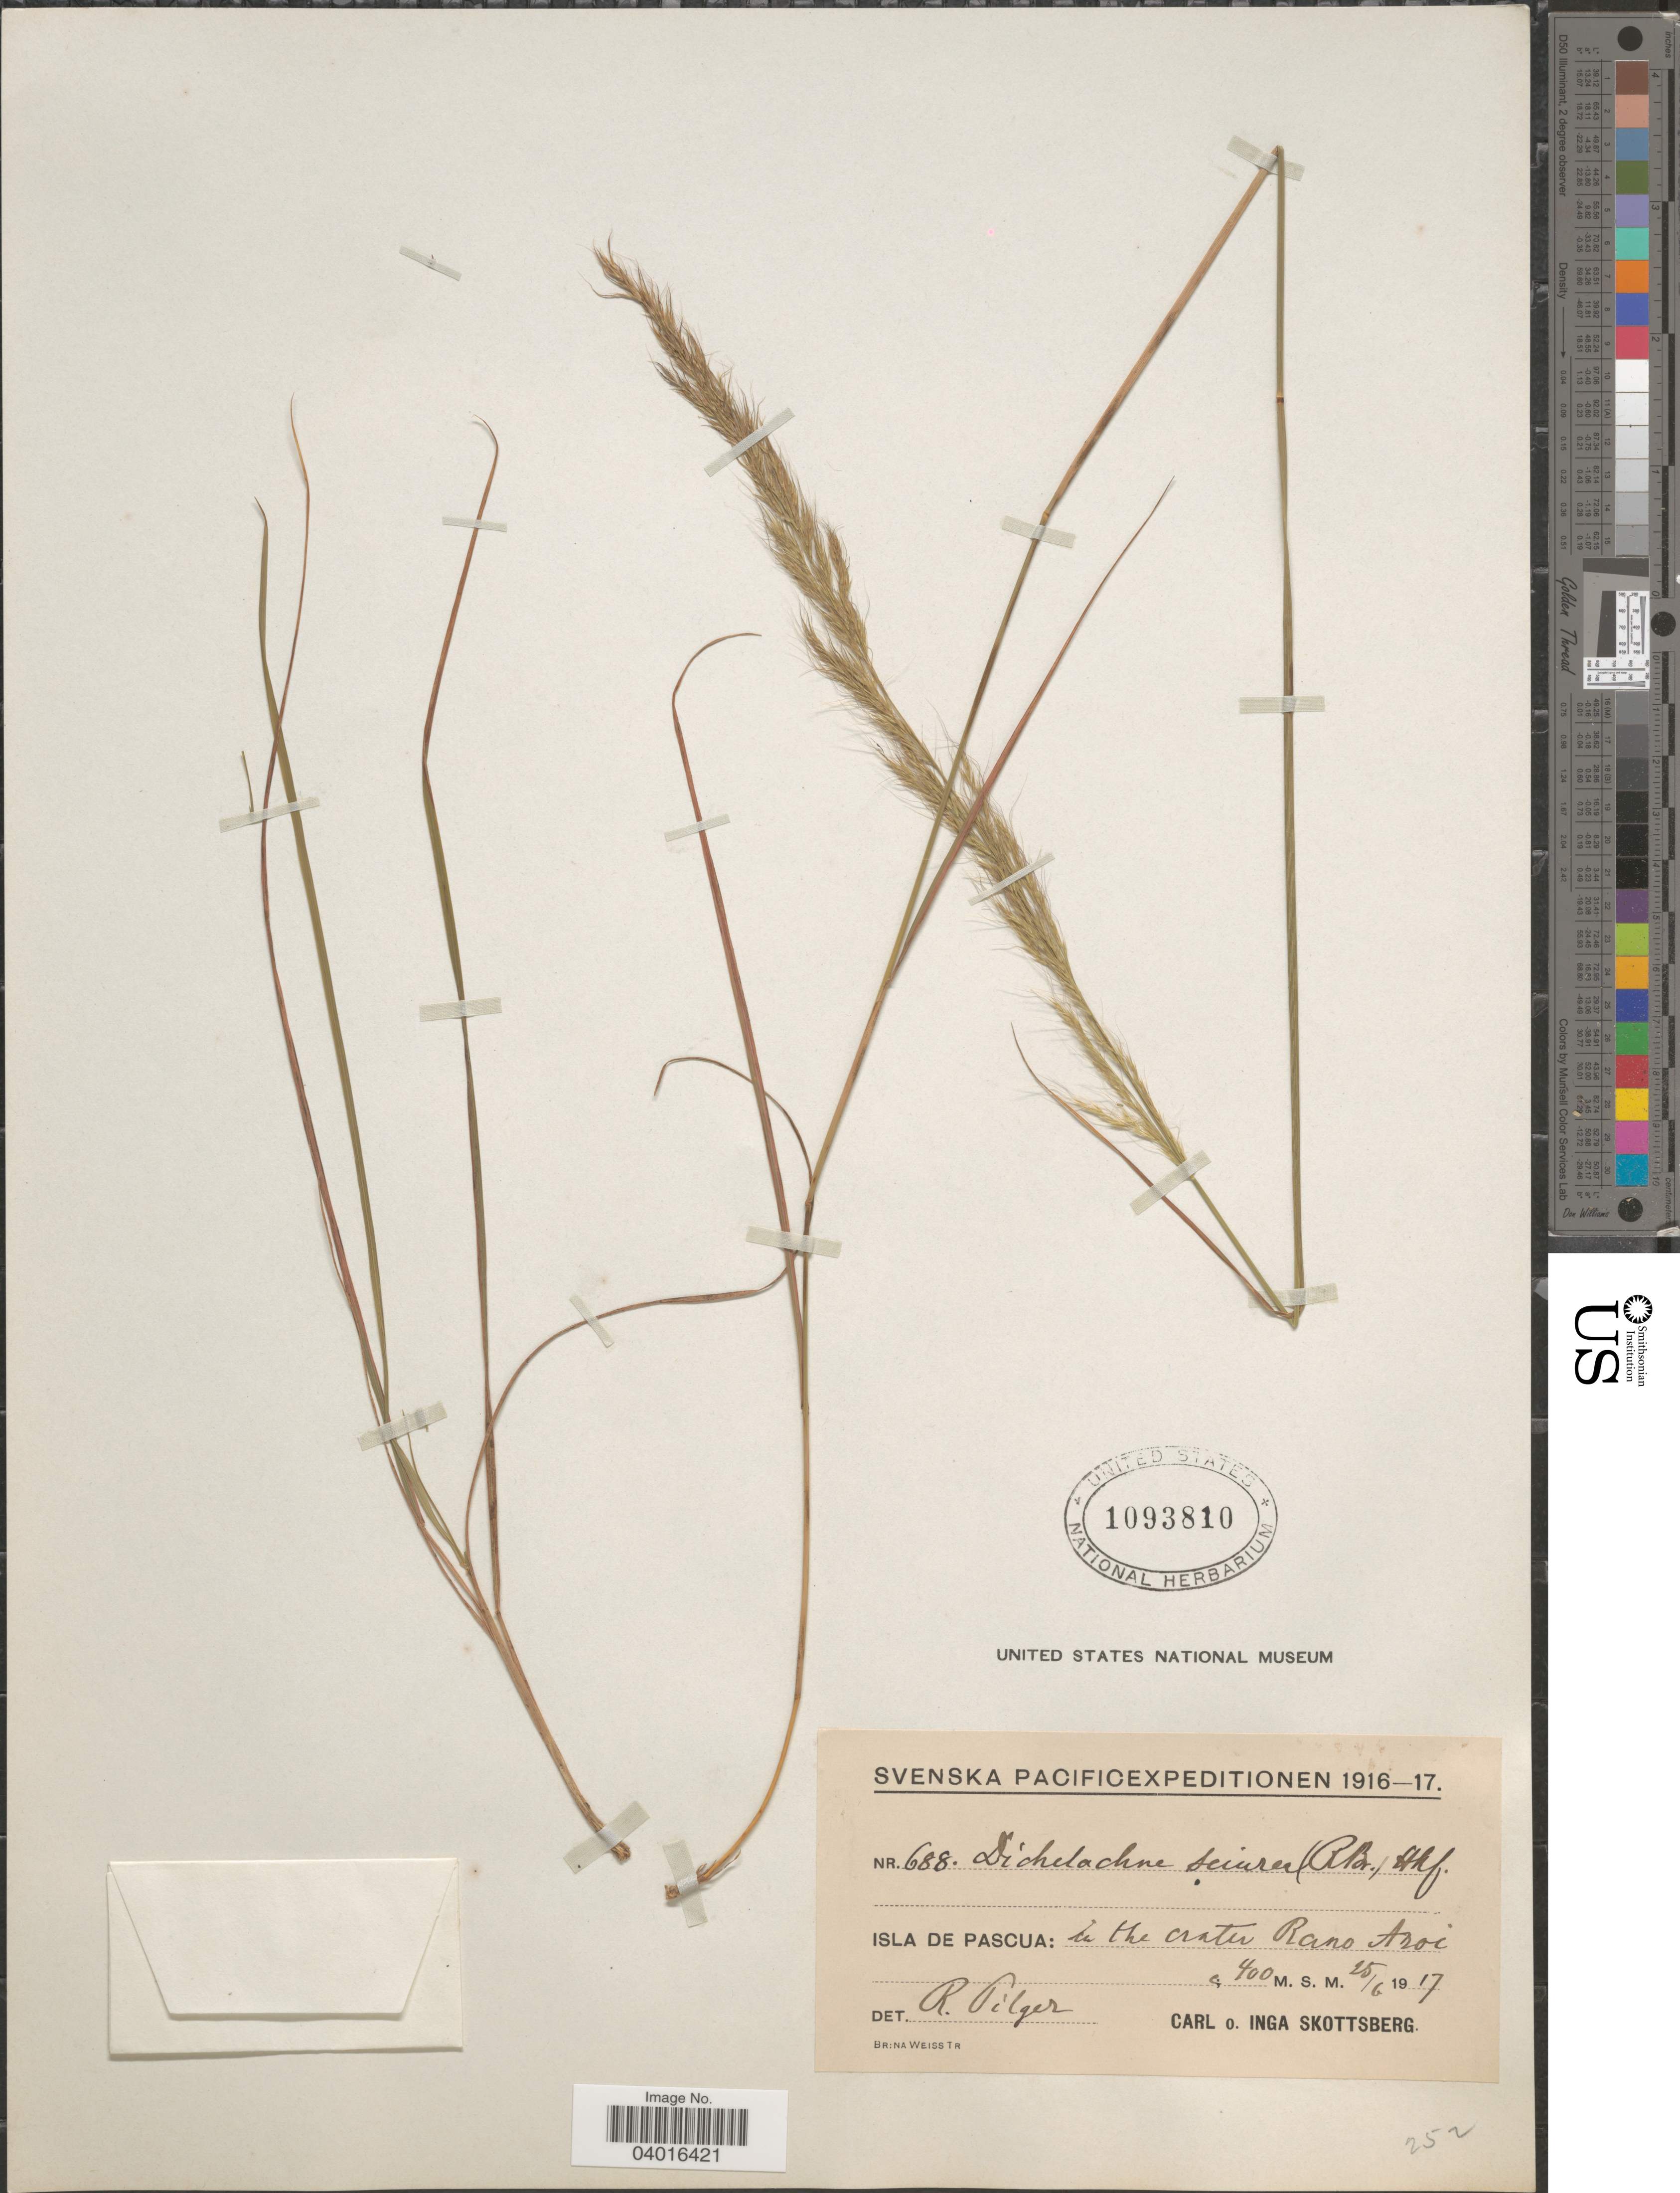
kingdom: Plantae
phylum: Tracheophyta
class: Liliopsida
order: Poales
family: Poaceae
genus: Pentapogon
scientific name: Pentapogon micranthus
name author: (Cav.) P.M. Peterson et al.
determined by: Wagner, W. L., (BOT), Smithsonian Institution - National Museum of Natural History (UNITED STATES)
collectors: C. Skottsberg & I. Skottsberg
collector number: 688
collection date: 1917-06-25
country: Chile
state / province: Valparaíso (V)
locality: Isla de Pascua: In the crater Rano Aroi.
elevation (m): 400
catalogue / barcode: US 1093810